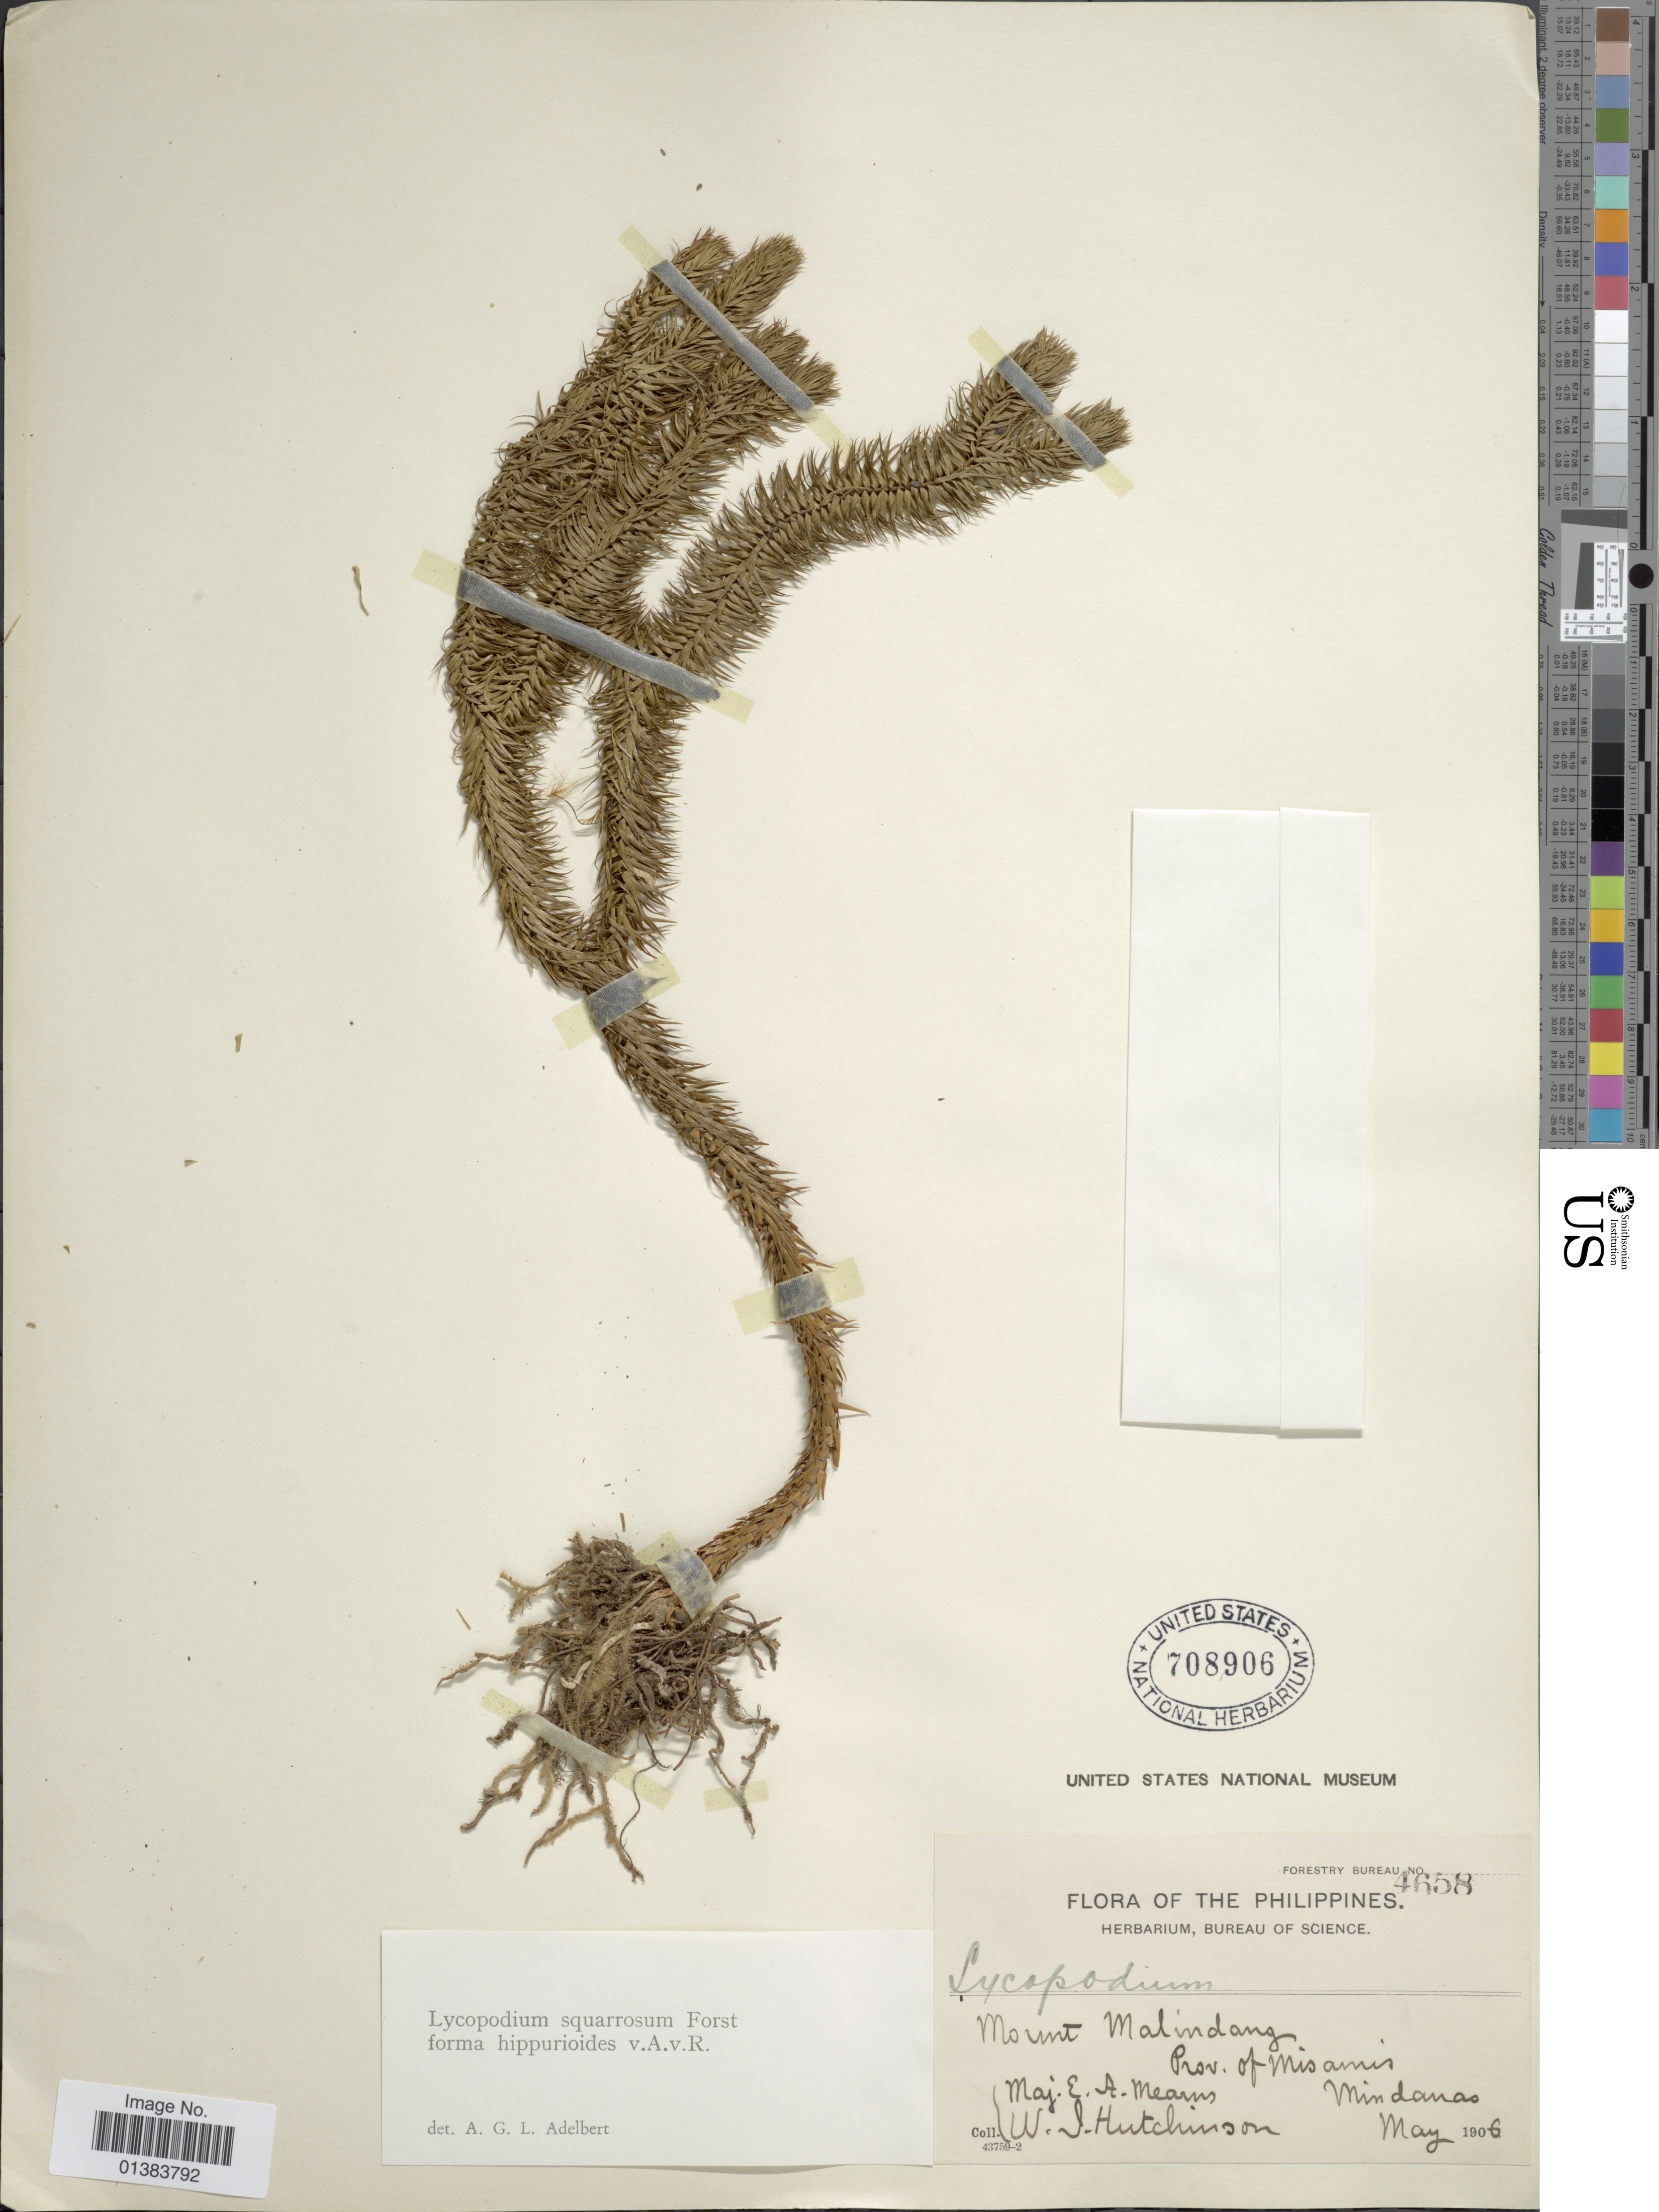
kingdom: Plantae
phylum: Tracheophyta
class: Lycopodiopsida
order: Lycopodiales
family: Lycopodiaceae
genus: Phlegmariurus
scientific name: Phlegmariurus squarrosus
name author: (G. Forst.) Á. Löve & D. Löve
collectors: E. A. Mearns & W. J. Hutchinson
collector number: Forestry Bureau 4658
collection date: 1906-05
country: Philippines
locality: Mount Malindang, Prov. of Misamis, Mindanao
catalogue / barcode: US 708906